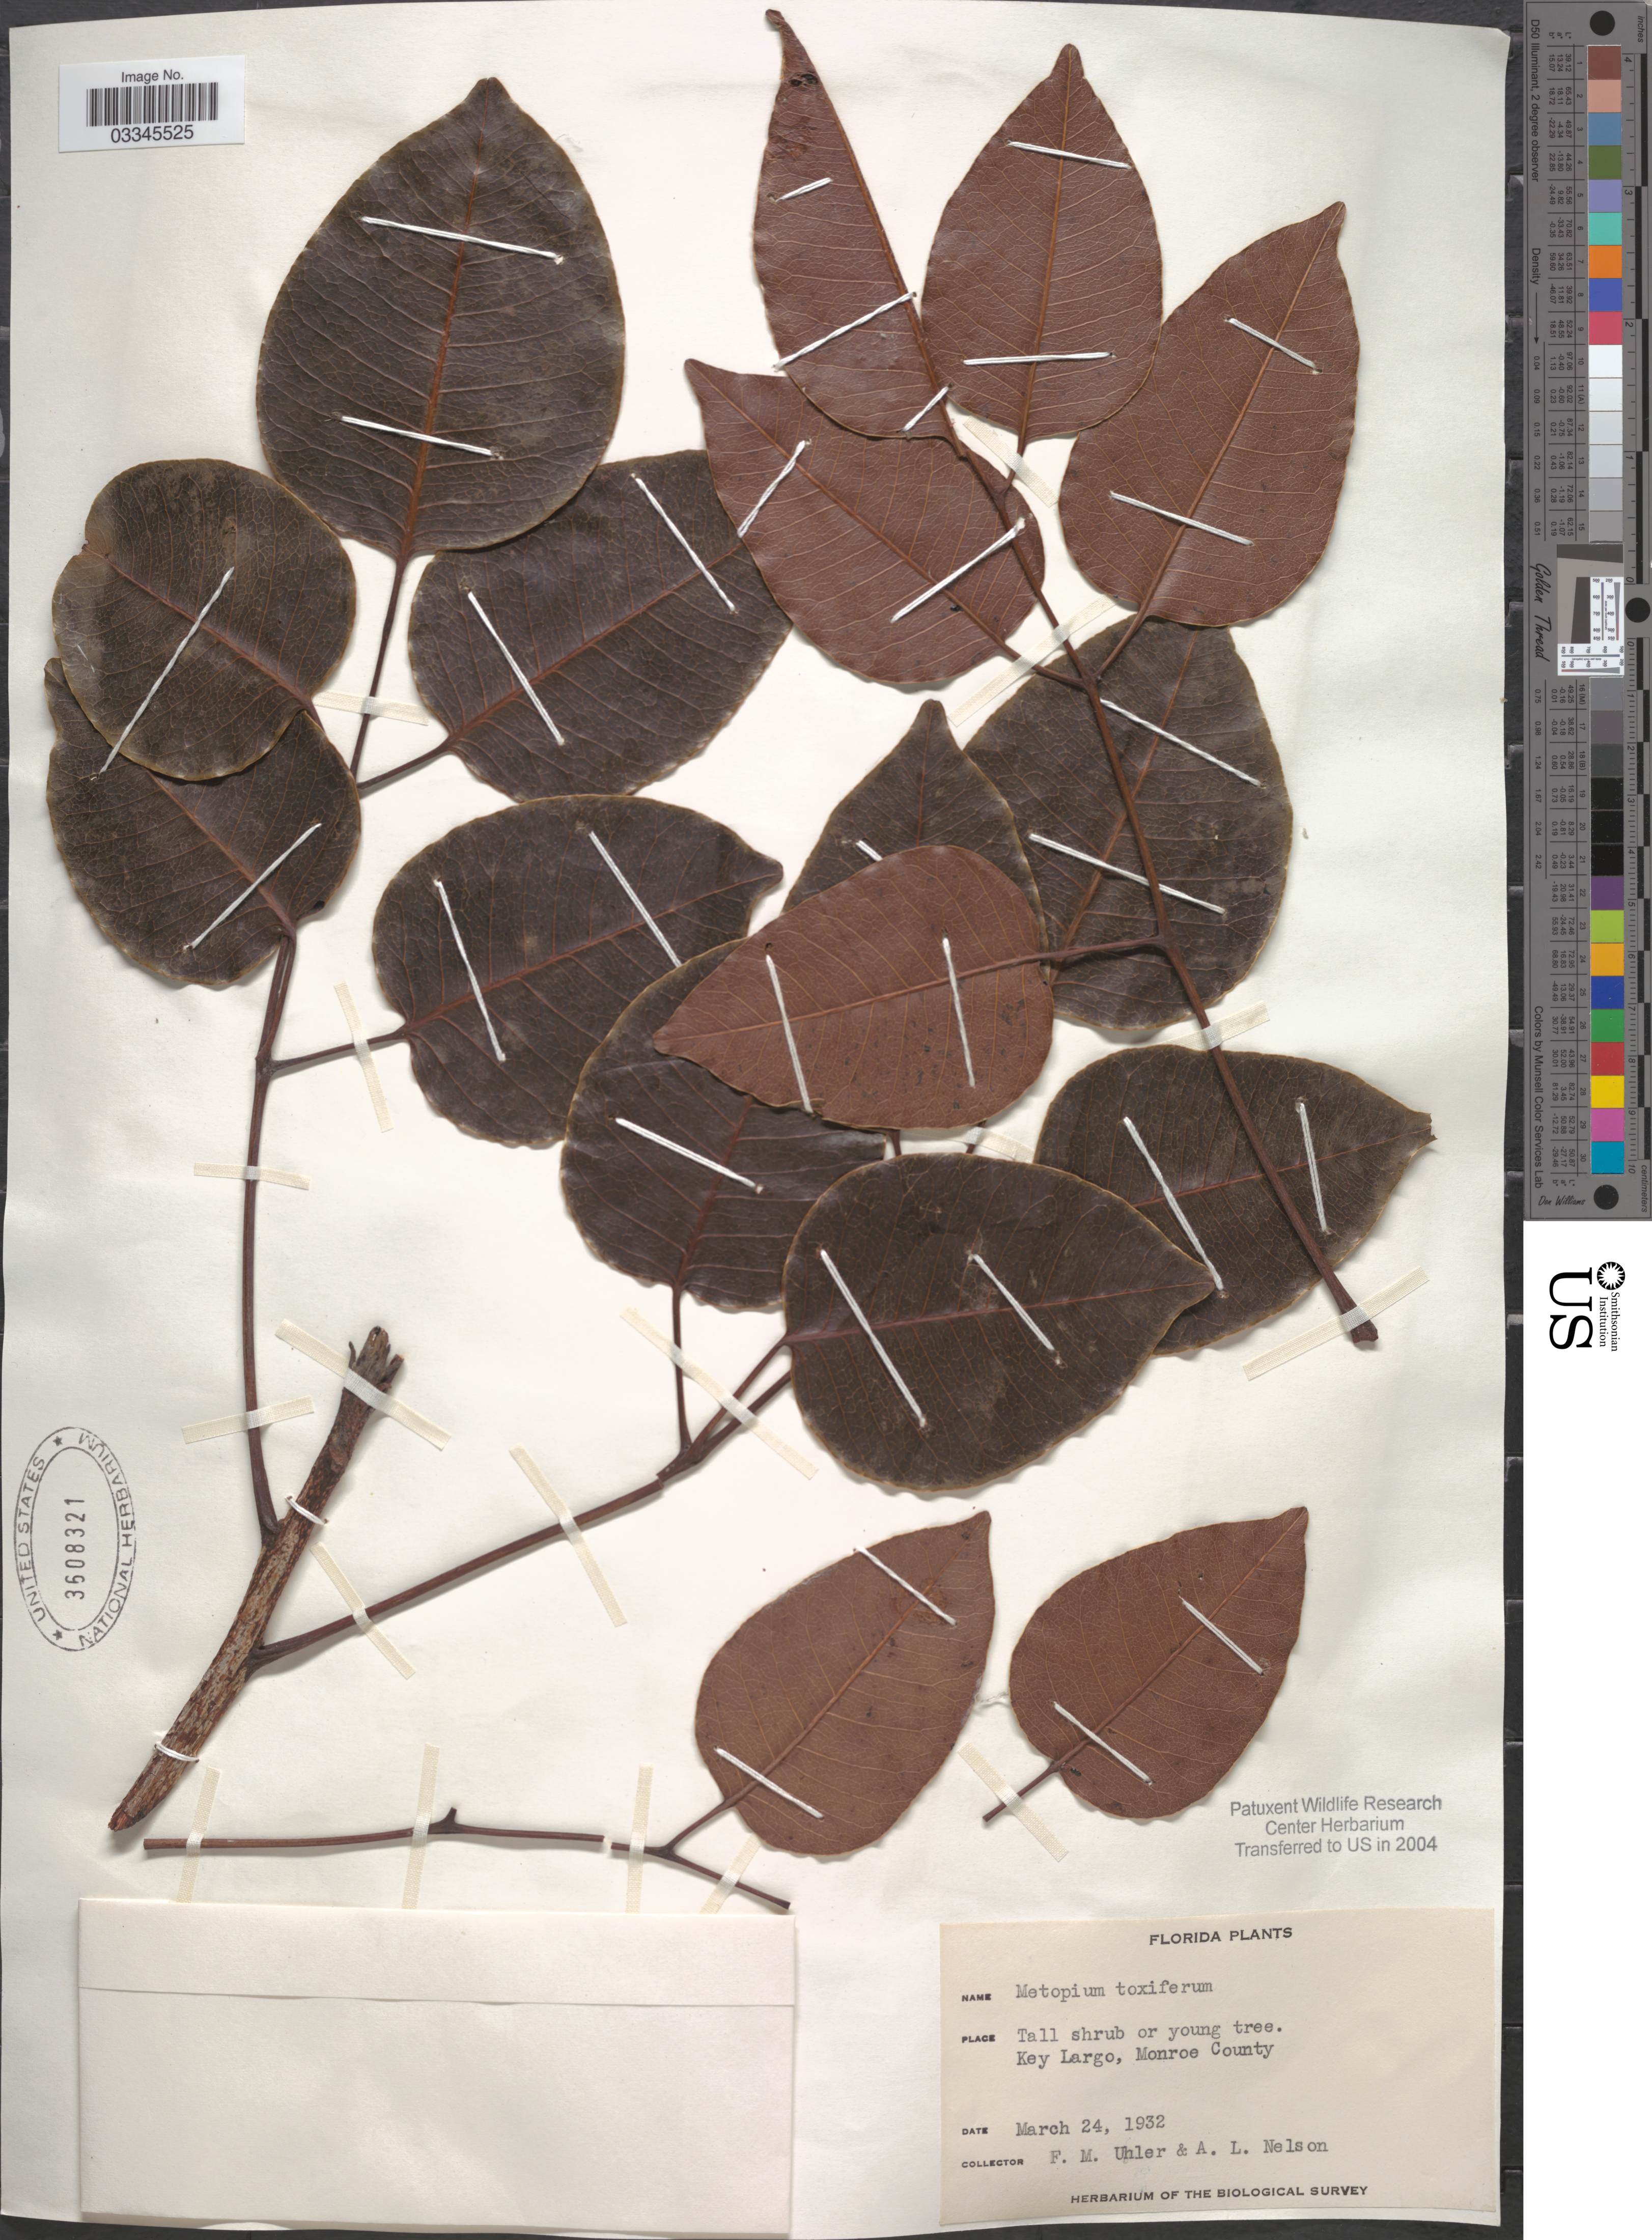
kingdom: Plantae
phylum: Tracheophyta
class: Magnoliopsida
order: Sapindales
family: Anacardiaceae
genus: Metopium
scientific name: Metopium toxiferum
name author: (L.) Krug & Urb.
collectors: F. M. Uhler & A. L. Nelson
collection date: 1932-03-24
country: United States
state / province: Florida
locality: Key Largo, Monroe County.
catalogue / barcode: US 3608321